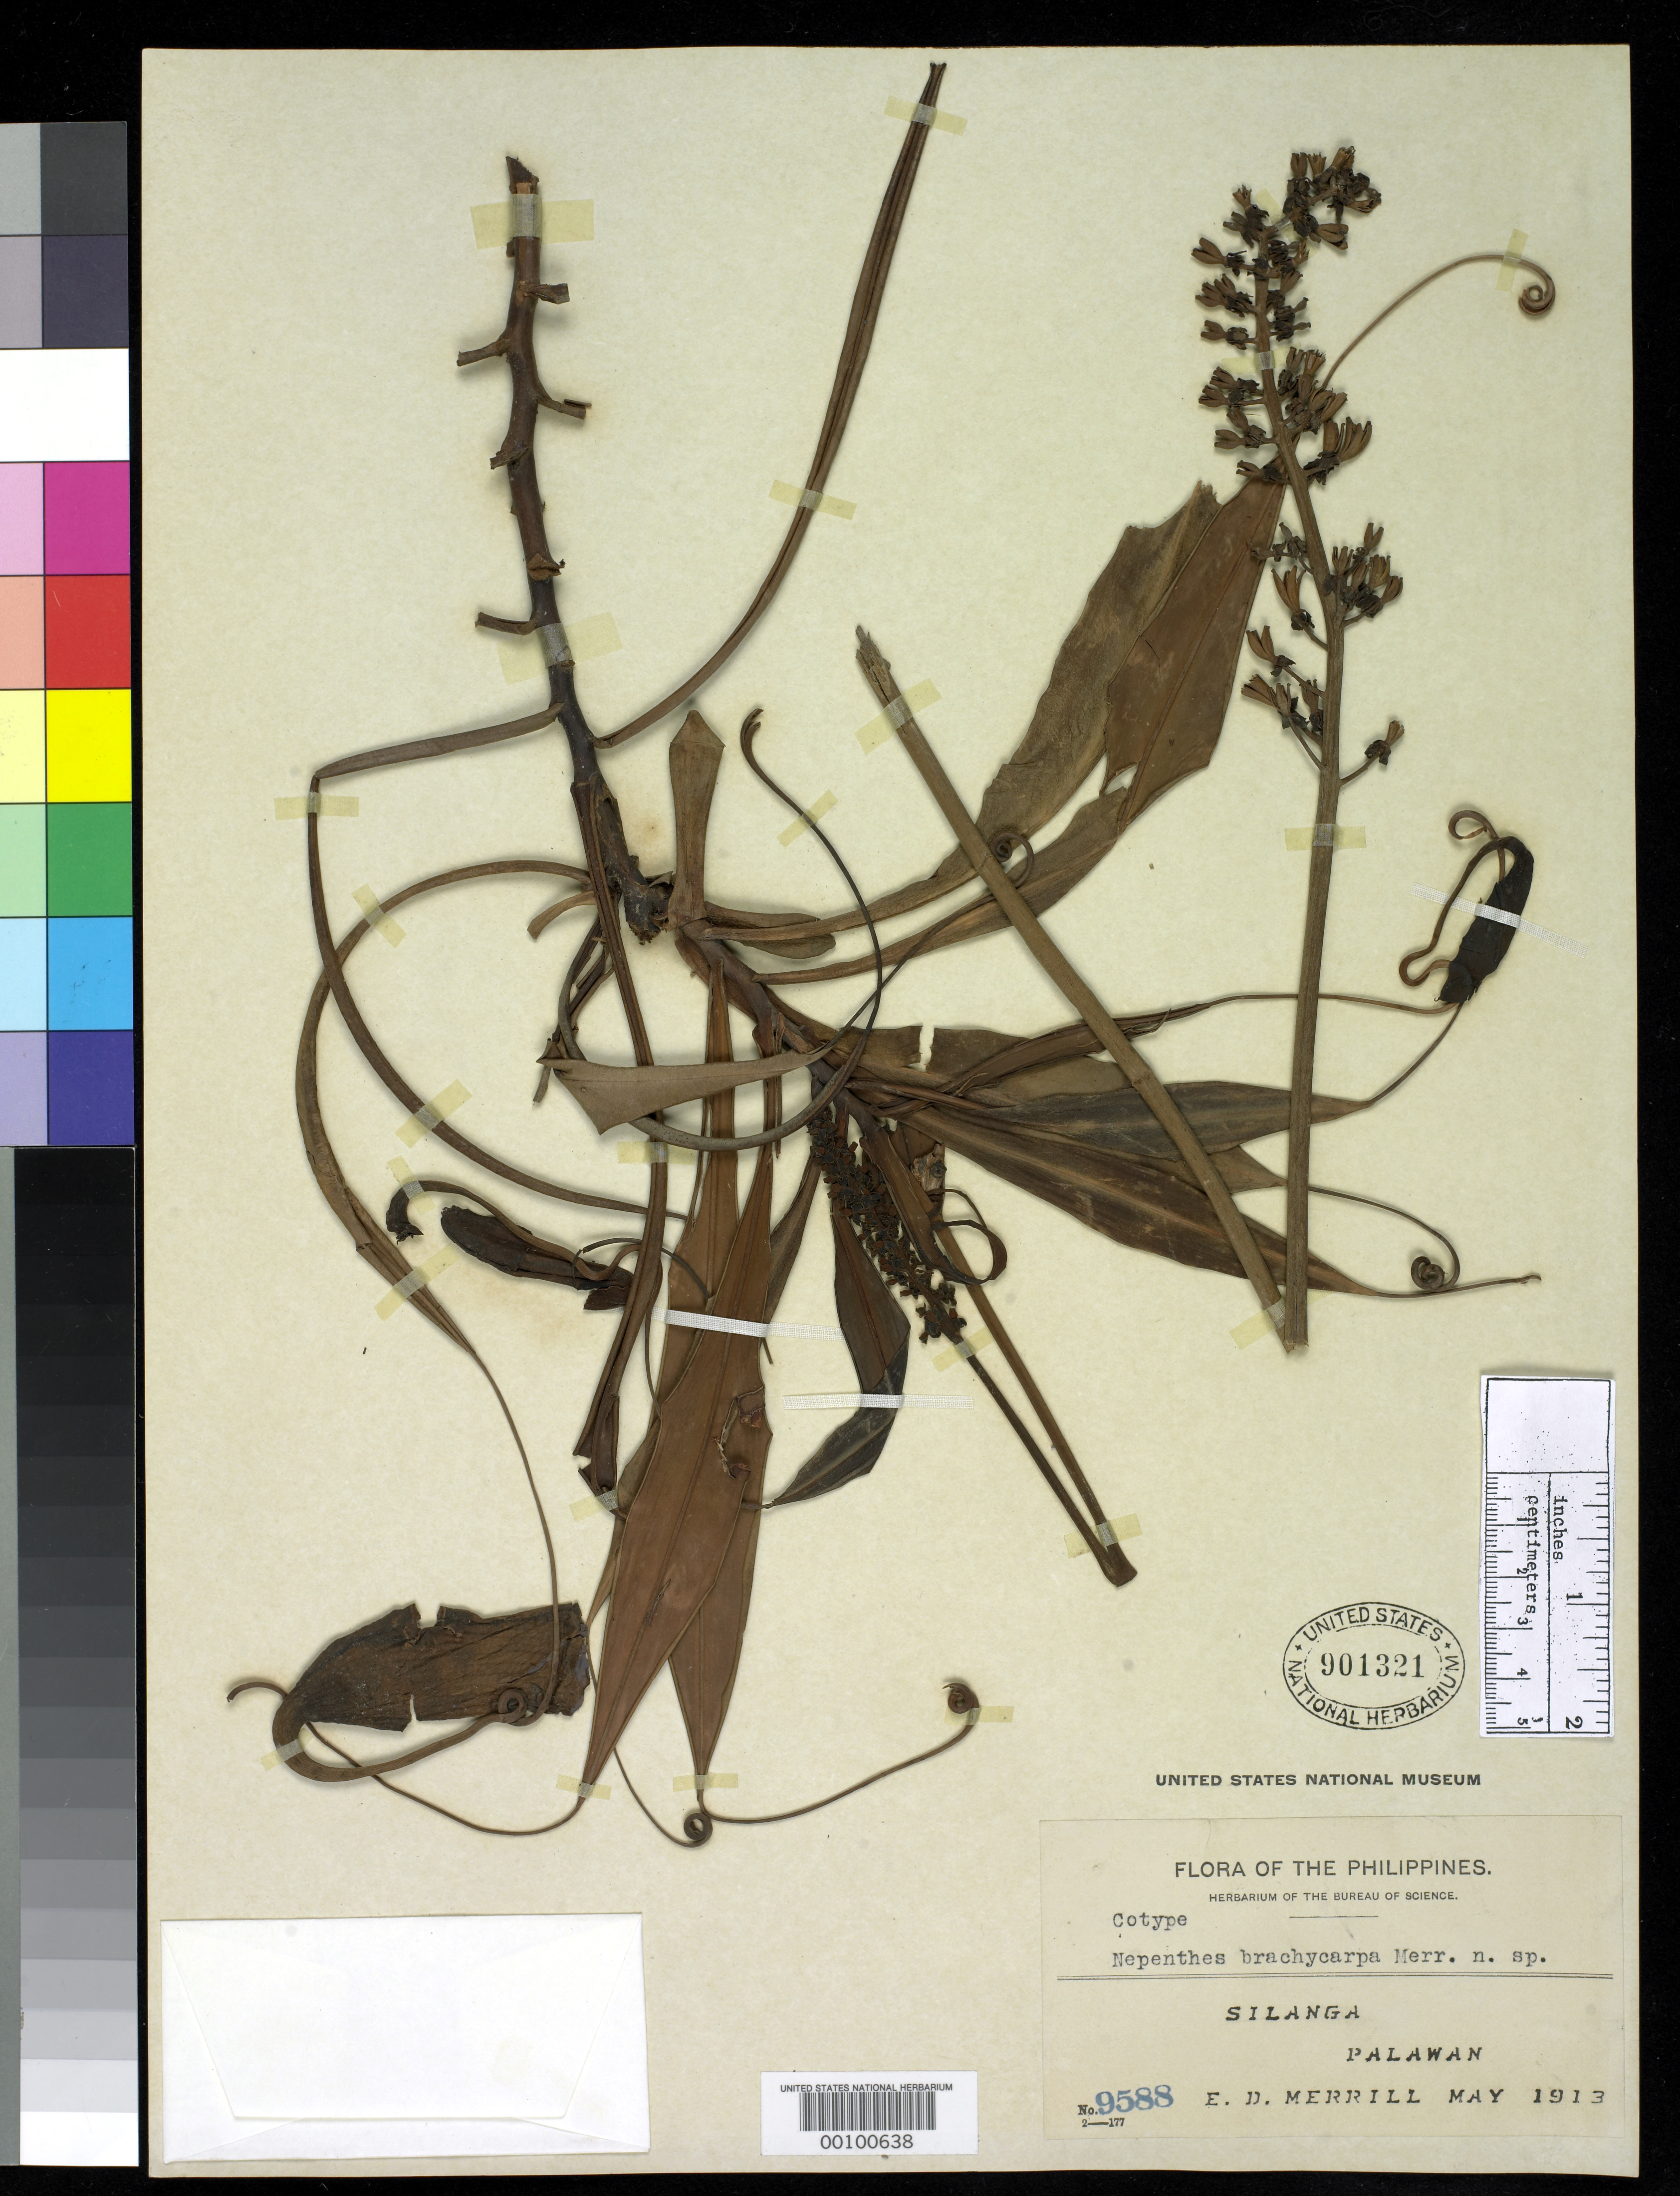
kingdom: Plantae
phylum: Tracheophyta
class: Magnoliopsida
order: Caryophyllales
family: Nepenthaceae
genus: Nepenthes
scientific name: Nepenthes brachycarpa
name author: Merr.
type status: Isotype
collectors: E. D. Merrill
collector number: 9588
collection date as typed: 30 May 1913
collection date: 1913-05-30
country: Philippines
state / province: Mimaropa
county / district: Palawan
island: Palawan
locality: Silanga Peak, back of Silanga.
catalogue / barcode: US 901321